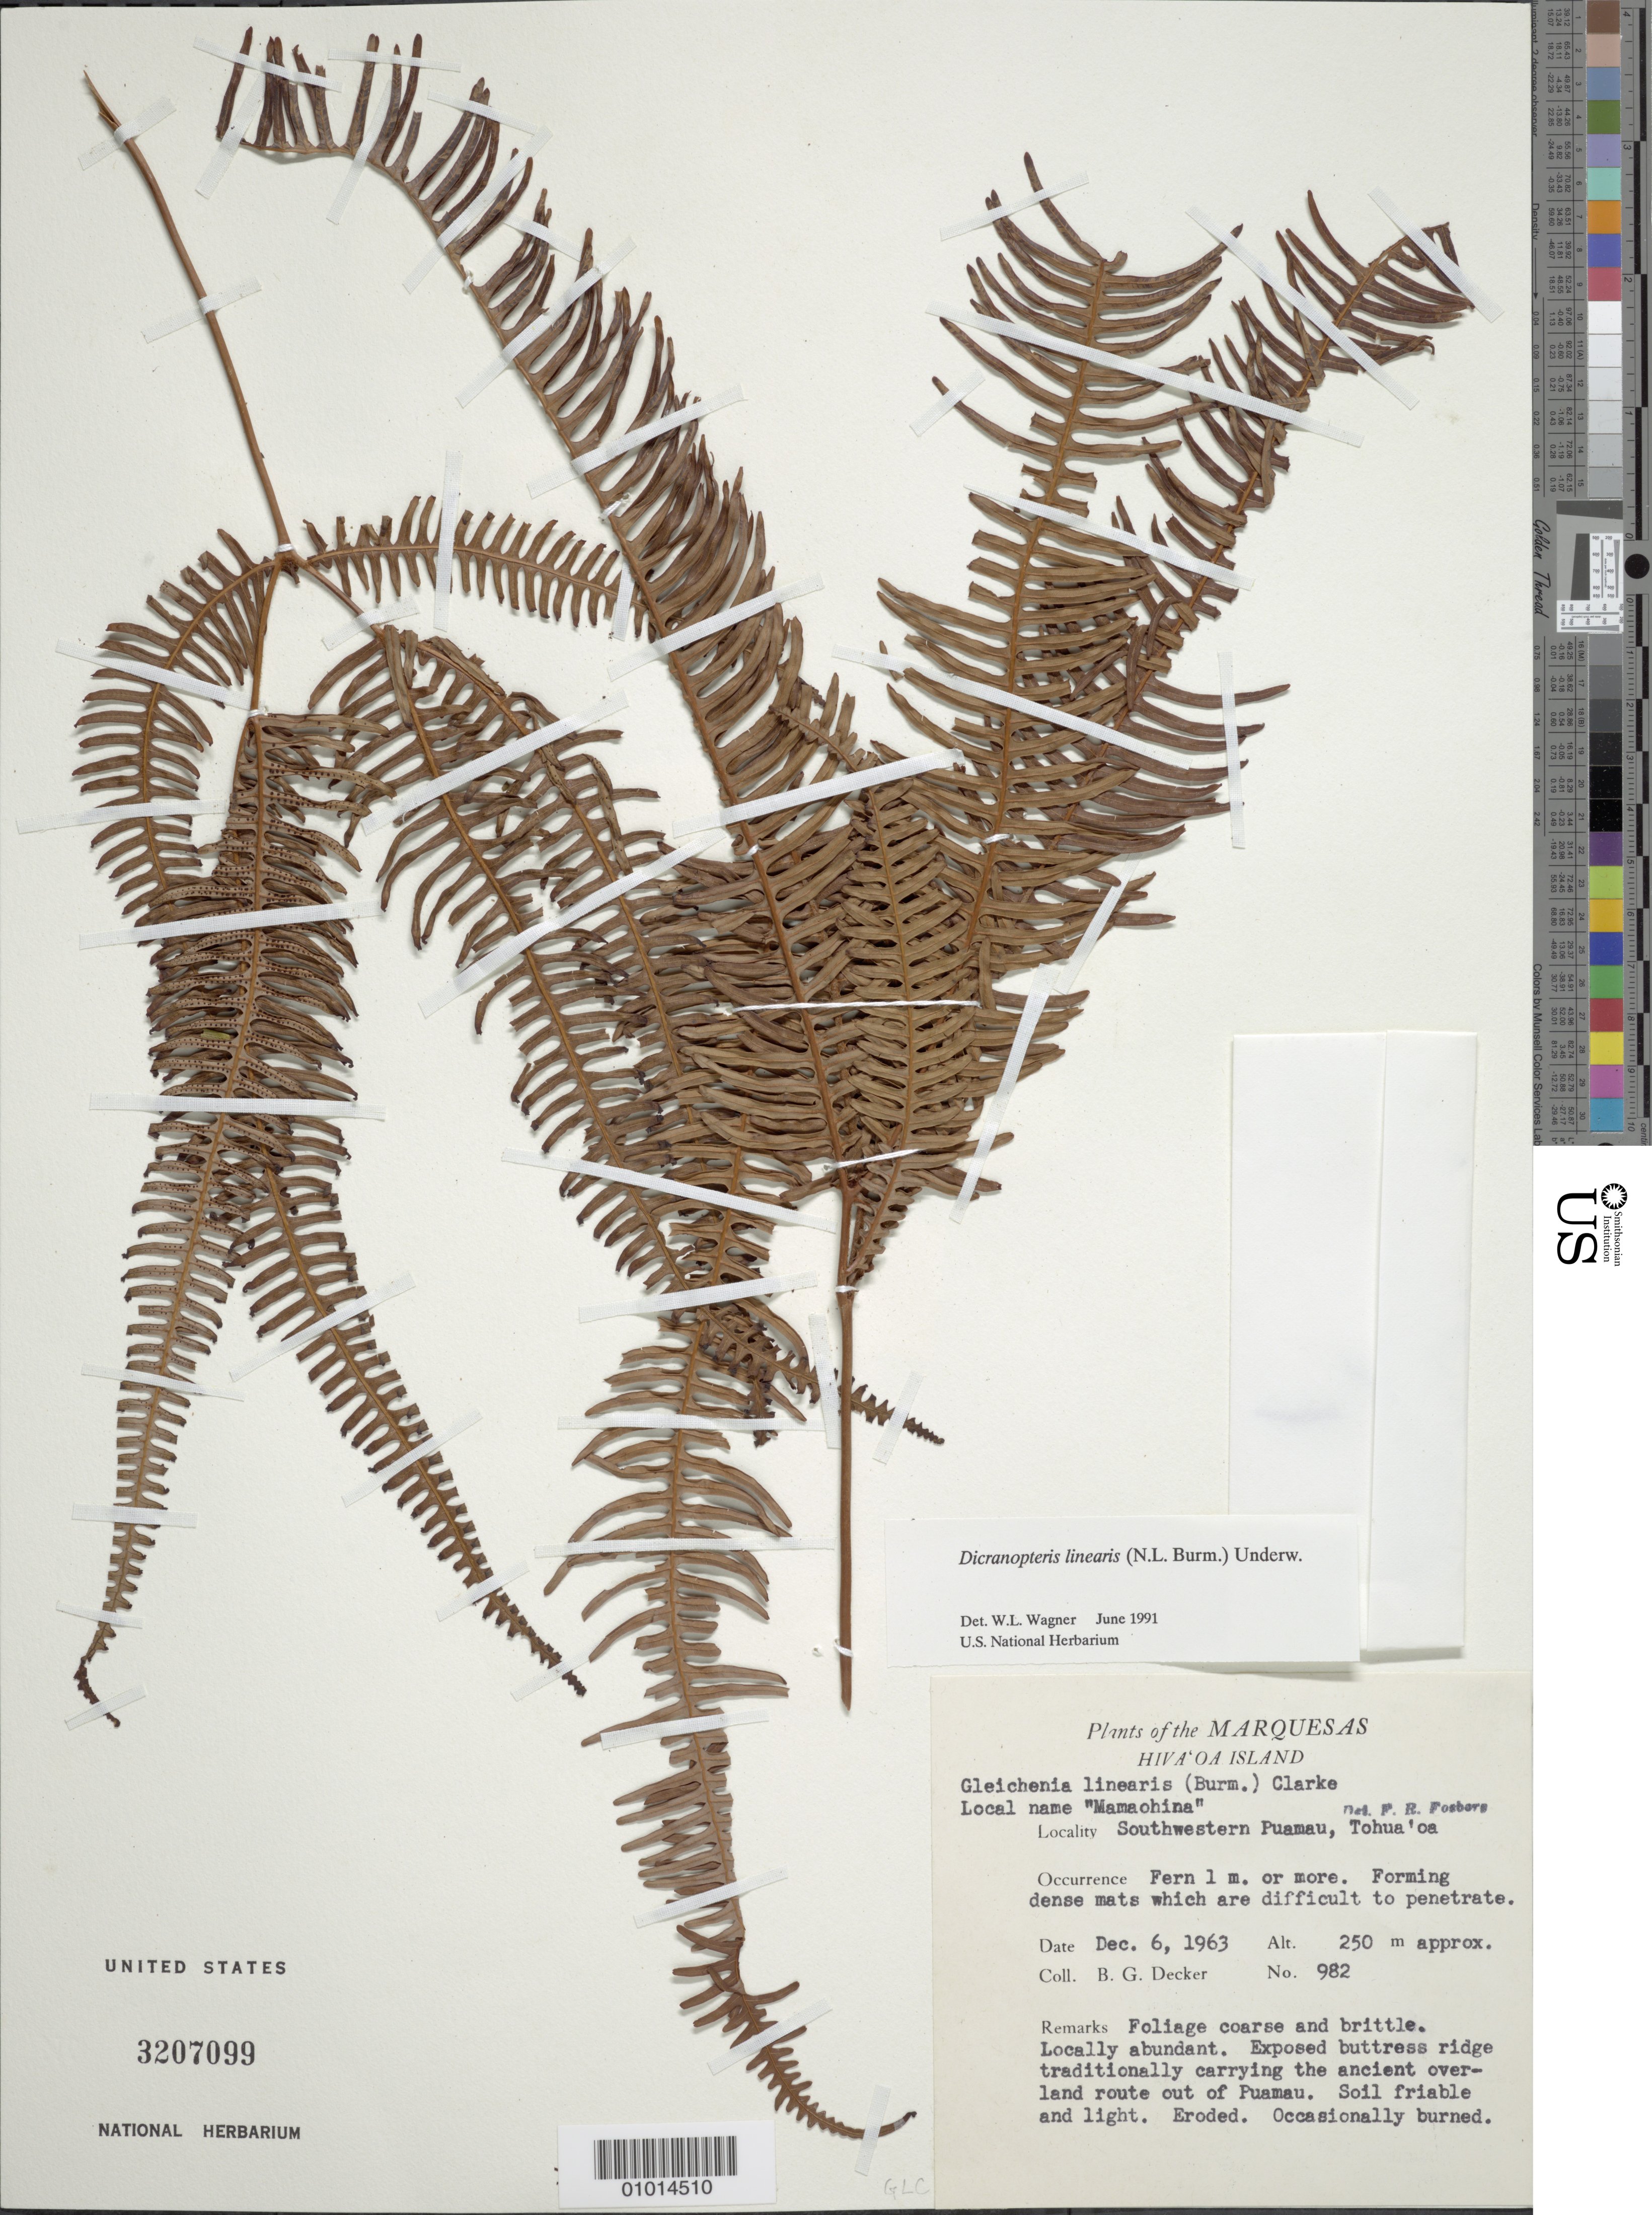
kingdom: Plantae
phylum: Tracheophyta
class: Polypodiopsida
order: Gleicheniales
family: Gleicheniaceae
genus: Dicranopteris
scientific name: Dicranopteris linearis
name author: (Burm. f.) Underw.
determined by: Wagner, W. L., (BOT), Smithsonian Institution - National Museum of Natural History (UNITED STATES)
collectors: B. G. Decker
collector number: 982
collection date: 1963-12-06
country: French Polynesia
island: Hiva Oa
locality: SW Puamau, Tohua'oa, exposed buttress ridge traditionally carrying the over-land route out of Puamau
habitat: Locally abundant. Soil friable and light, eroded; occasionally burned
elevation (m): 250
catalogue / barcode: US 3207099